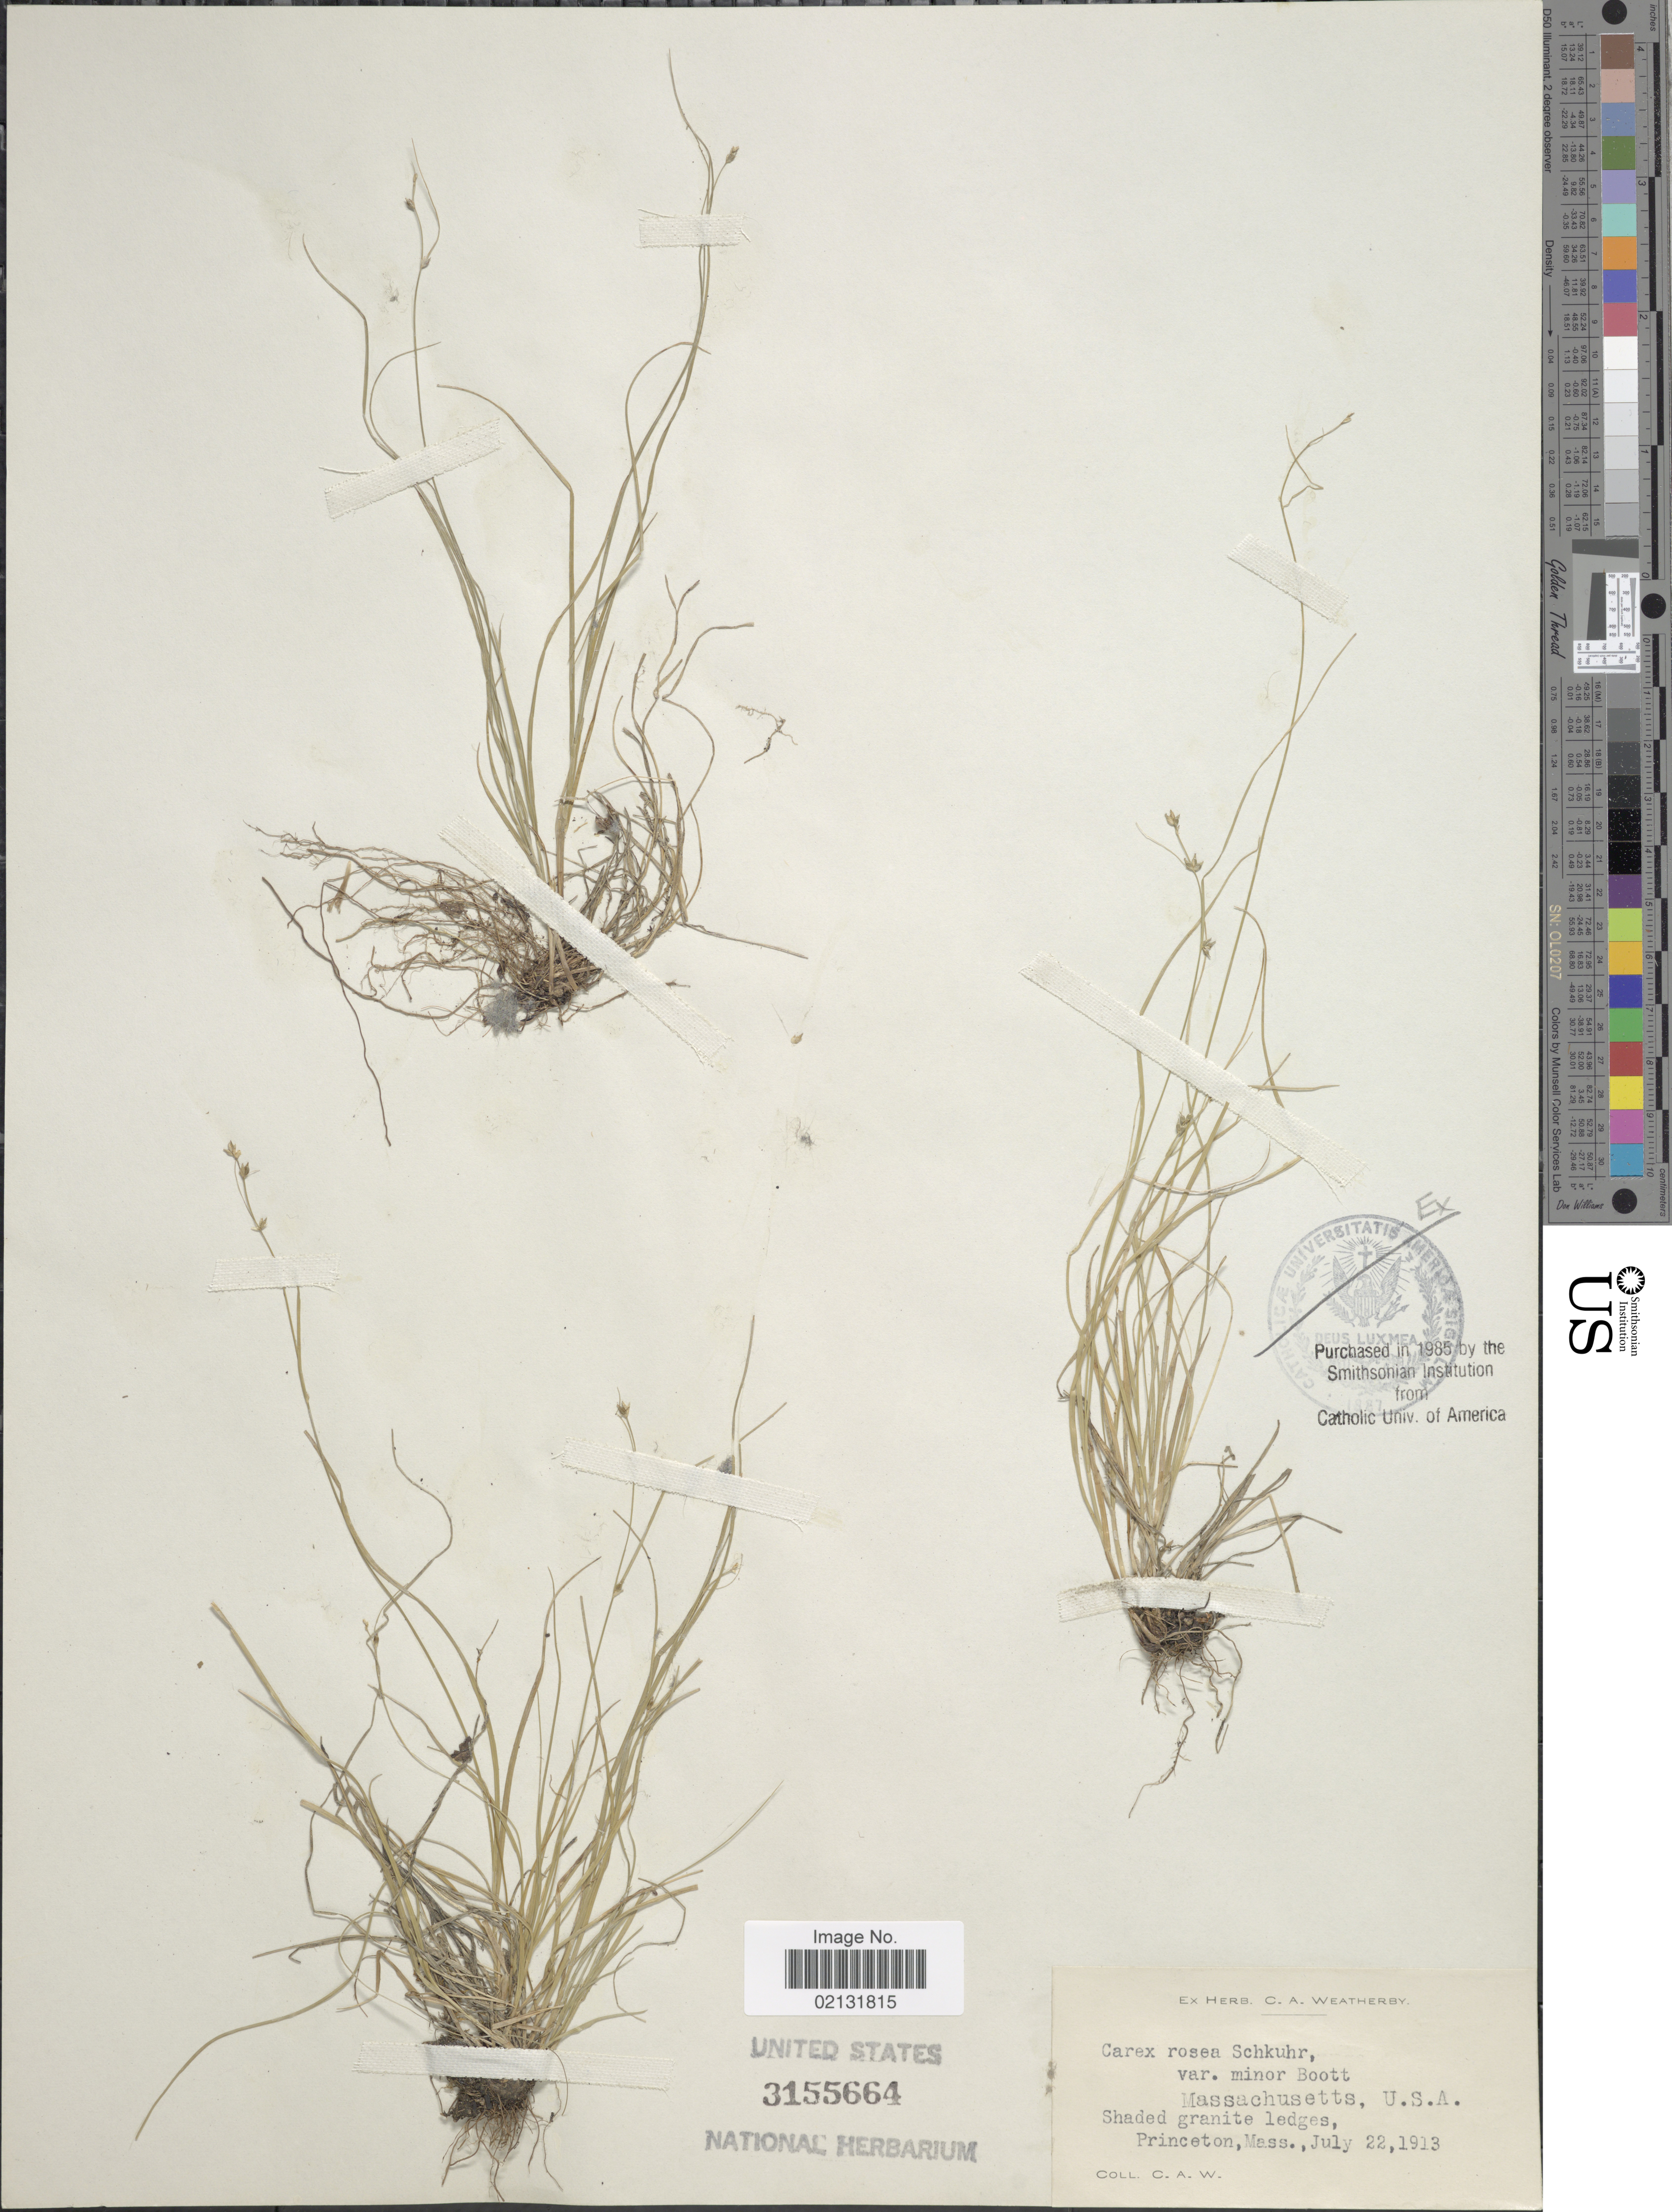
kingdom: Plantae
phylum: Tracheophyta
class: Liliopsida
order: Poales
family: Cyperaceae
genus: Carex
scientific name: Carex rosea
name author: Willd.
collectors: C. A. Weatherby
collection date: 1913-07-22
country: United States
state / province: Massachusetts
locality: Shaded Granite ledges. Princeton.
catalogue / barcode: US 3155664